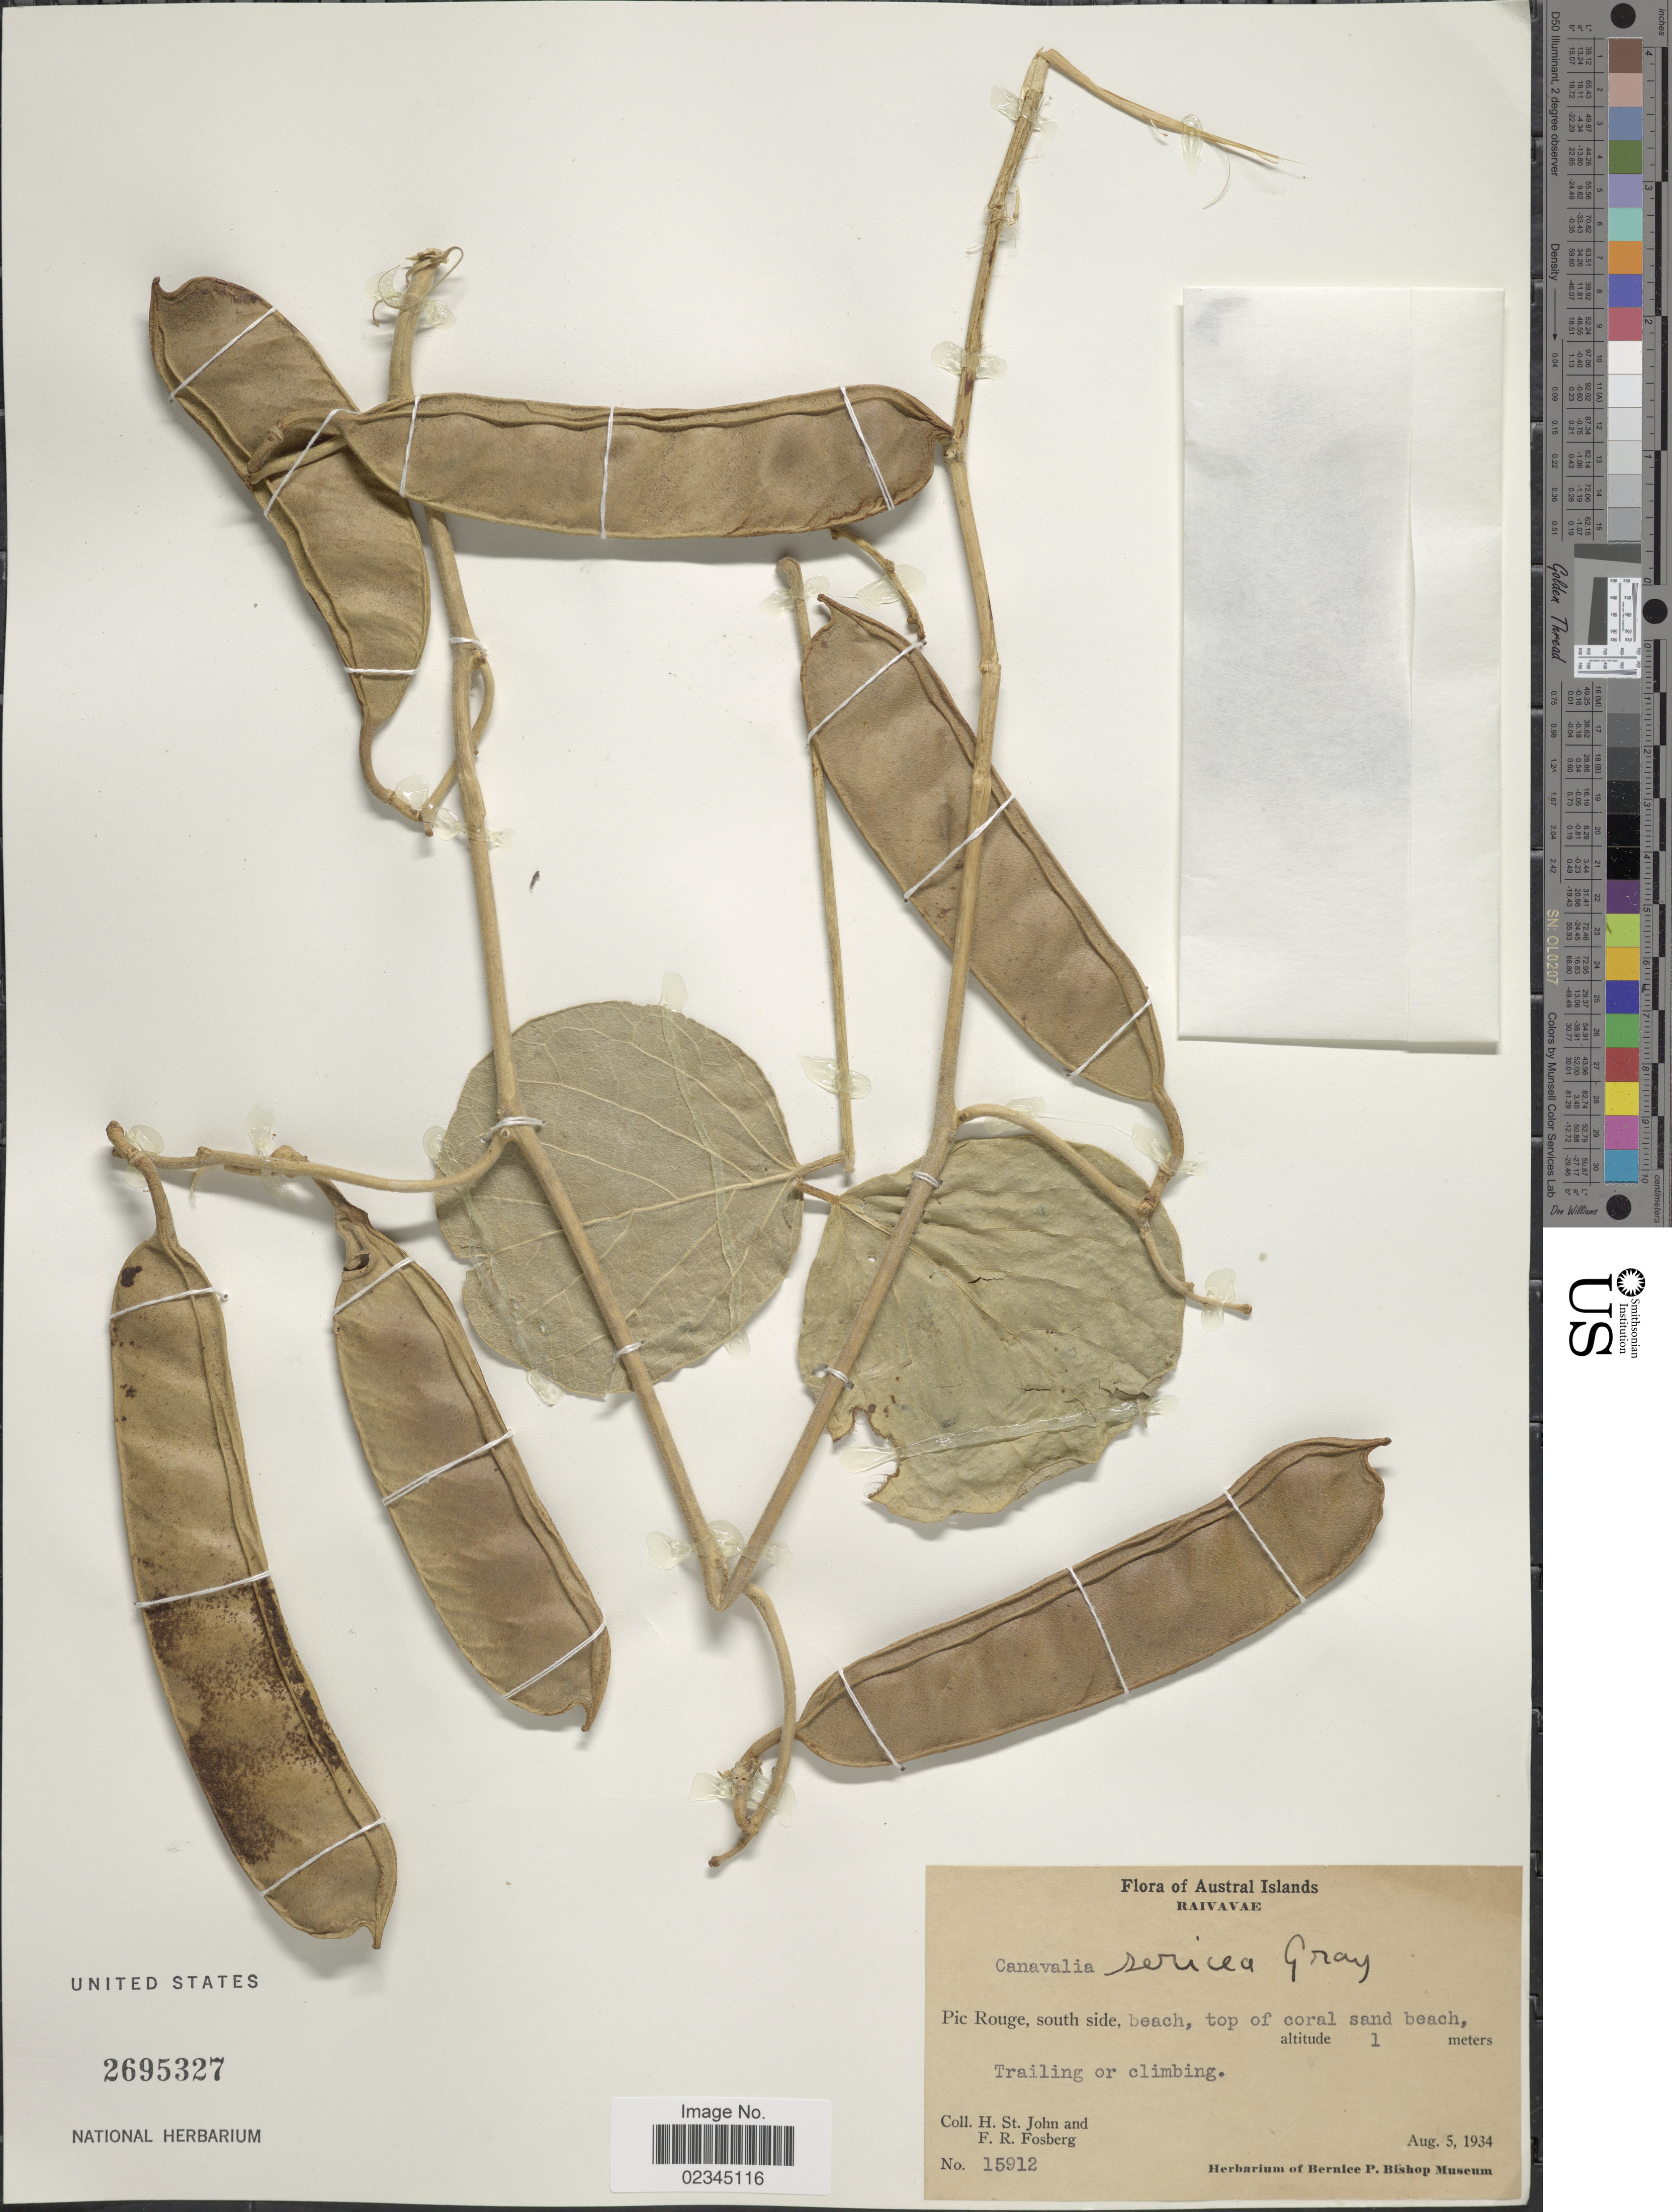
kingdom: Plantae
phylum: Tracheophyta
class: Magnoliopsida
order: Fabales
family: Fabaceae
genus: Canavalia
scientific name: Canavalia sericea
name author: A. Gray in Wilkes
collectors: H. St. John & F. R. Fosberg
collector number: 15912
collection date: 1934-08-05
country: French Polynesia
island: Raivavae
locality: Austral Islands, Raivavae. Pic Rouge, south side, beach, top of coral sand beach.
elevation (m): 1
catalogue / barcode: US 2695327